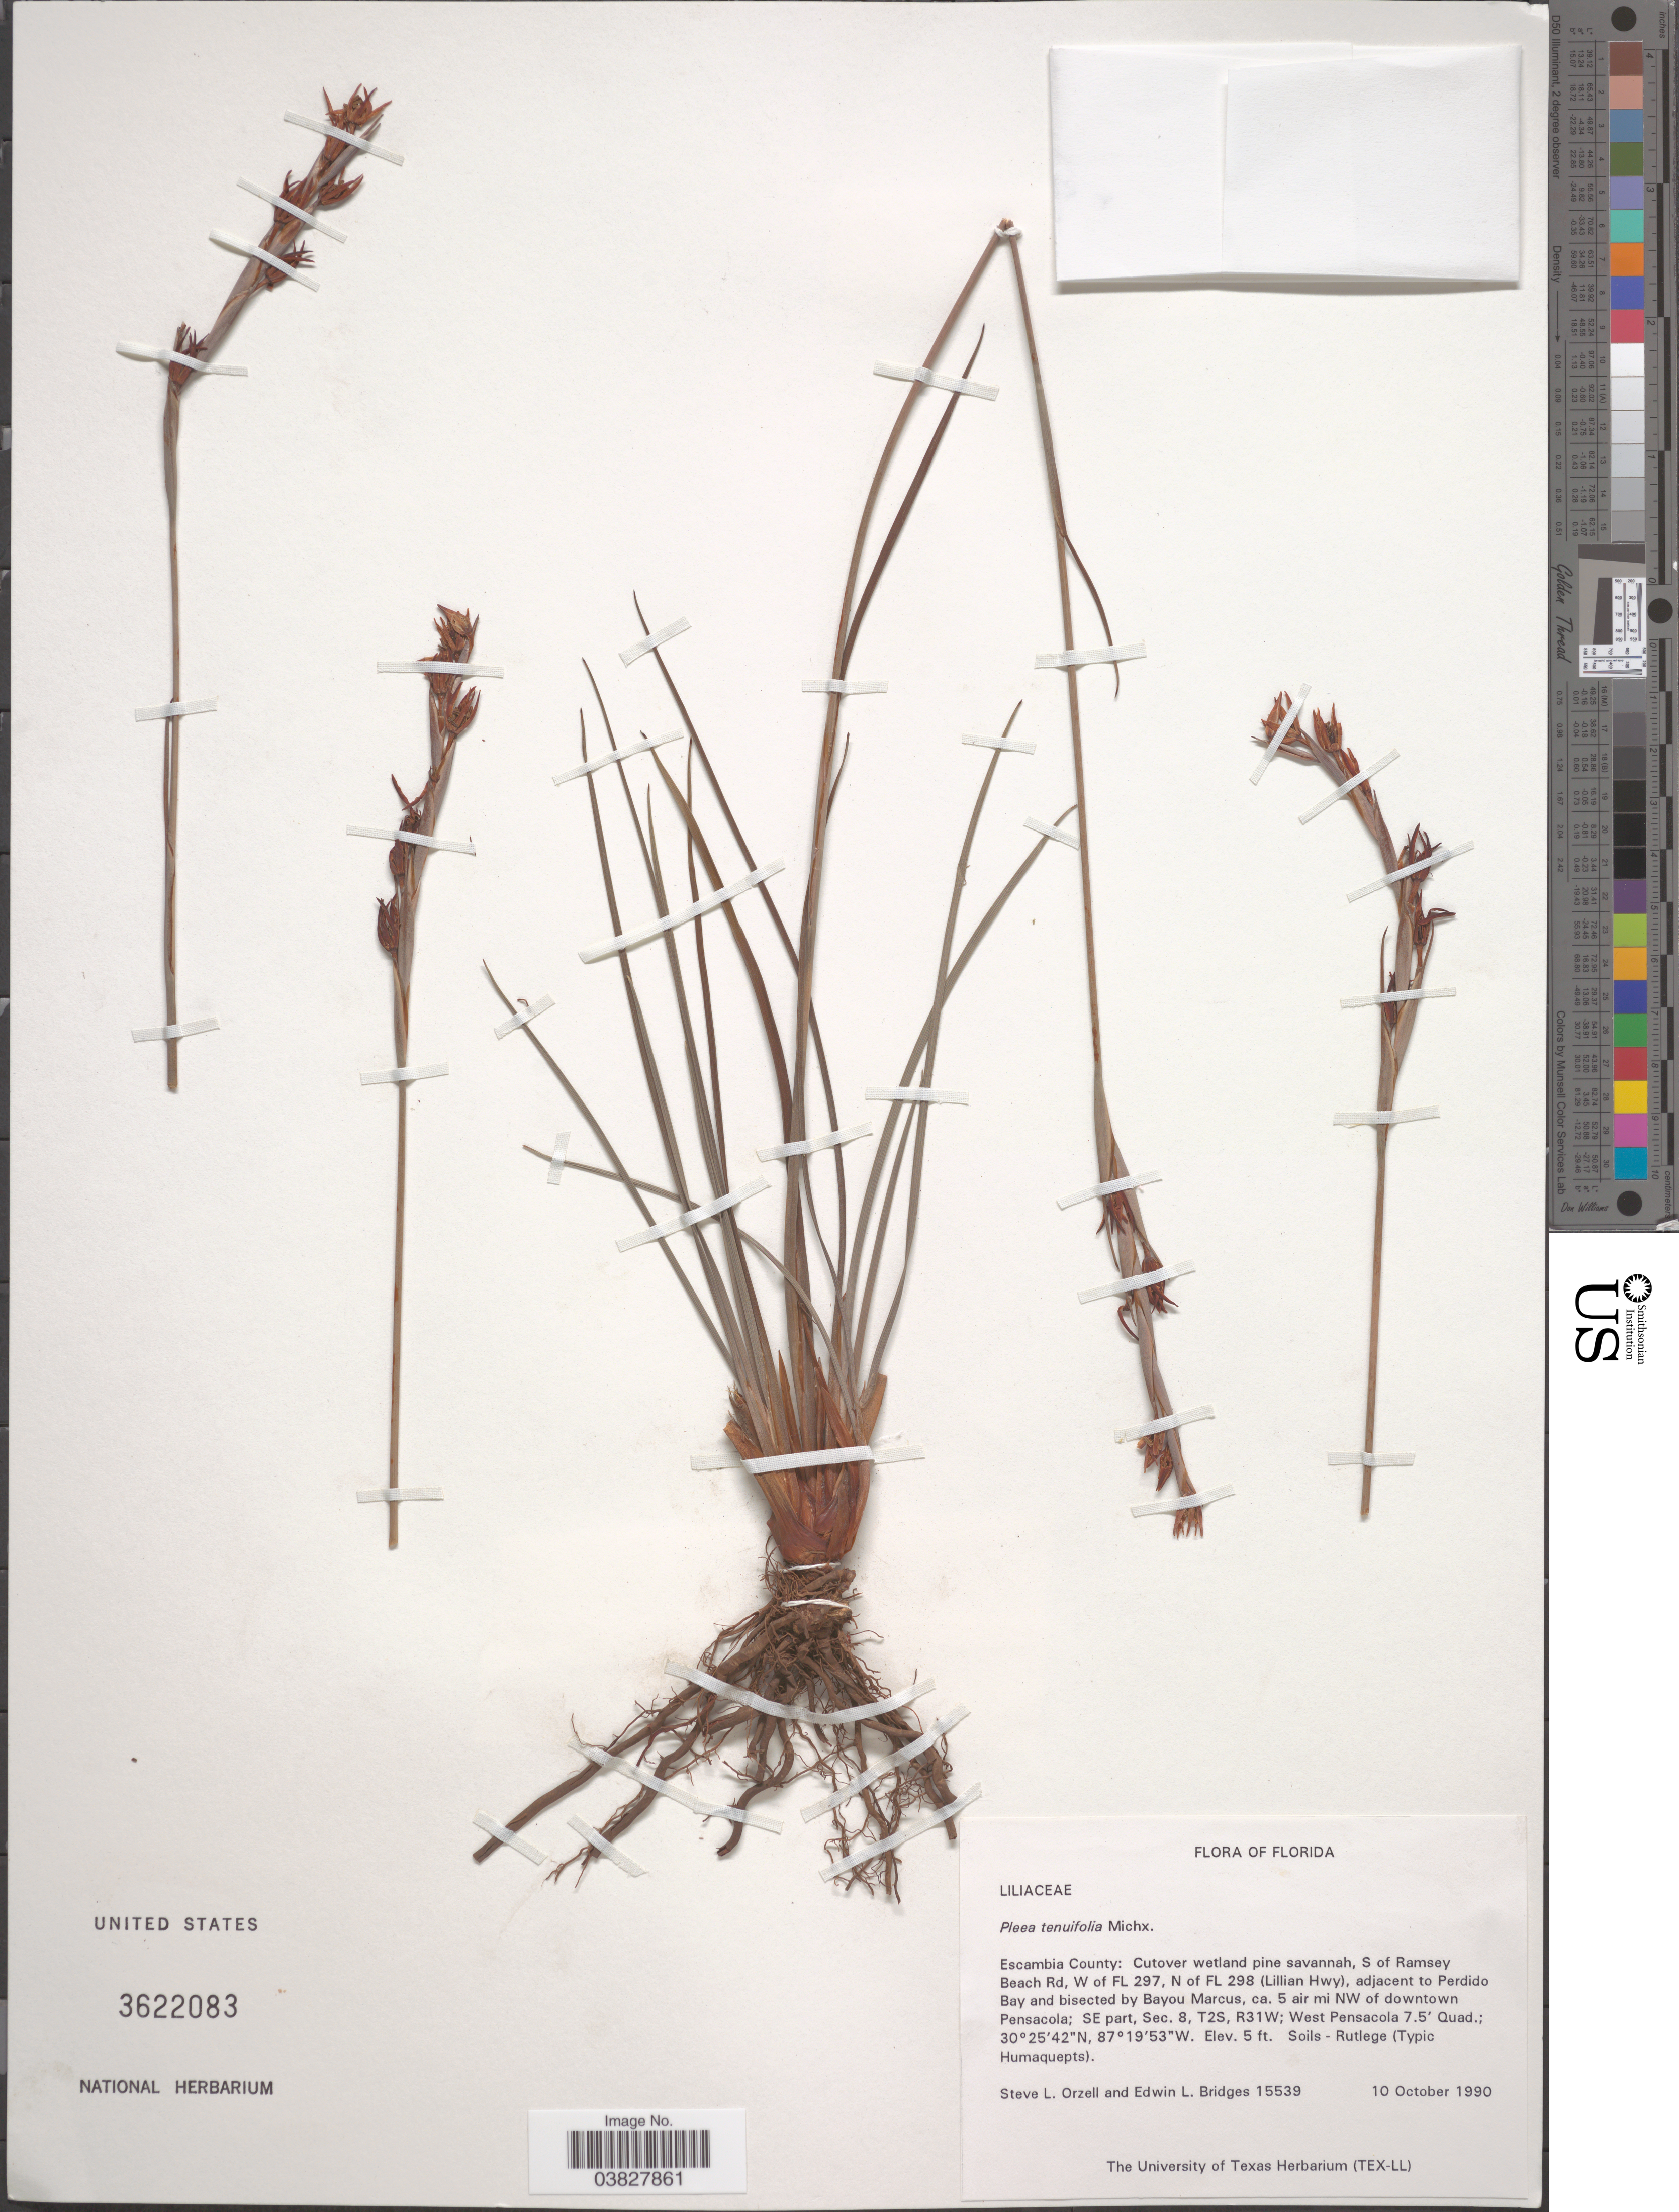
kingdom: Plantae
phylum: Tracheophyta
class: Liliopsida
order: Alismatales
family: Tofieldiaceae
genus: Pleea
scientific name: Pleea tenuifolia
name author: Michx.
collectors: S. Orzell & E. Bridges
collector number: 15539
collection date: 1990-10-10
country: United States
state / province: Florida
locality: Escambia County: S of Ramsey Beach Rd, W of FL 297, N of FL 298 (Lillian Hwy), adjacent to Perdido Bay and bisected by Bayou Marcus, ca 5 air mi NW of downtown Pensacola; SE part, Sec. 8, T2S, R31W; West Pensacola 7.5' Quad.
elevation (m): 2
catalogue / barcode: US 3622083